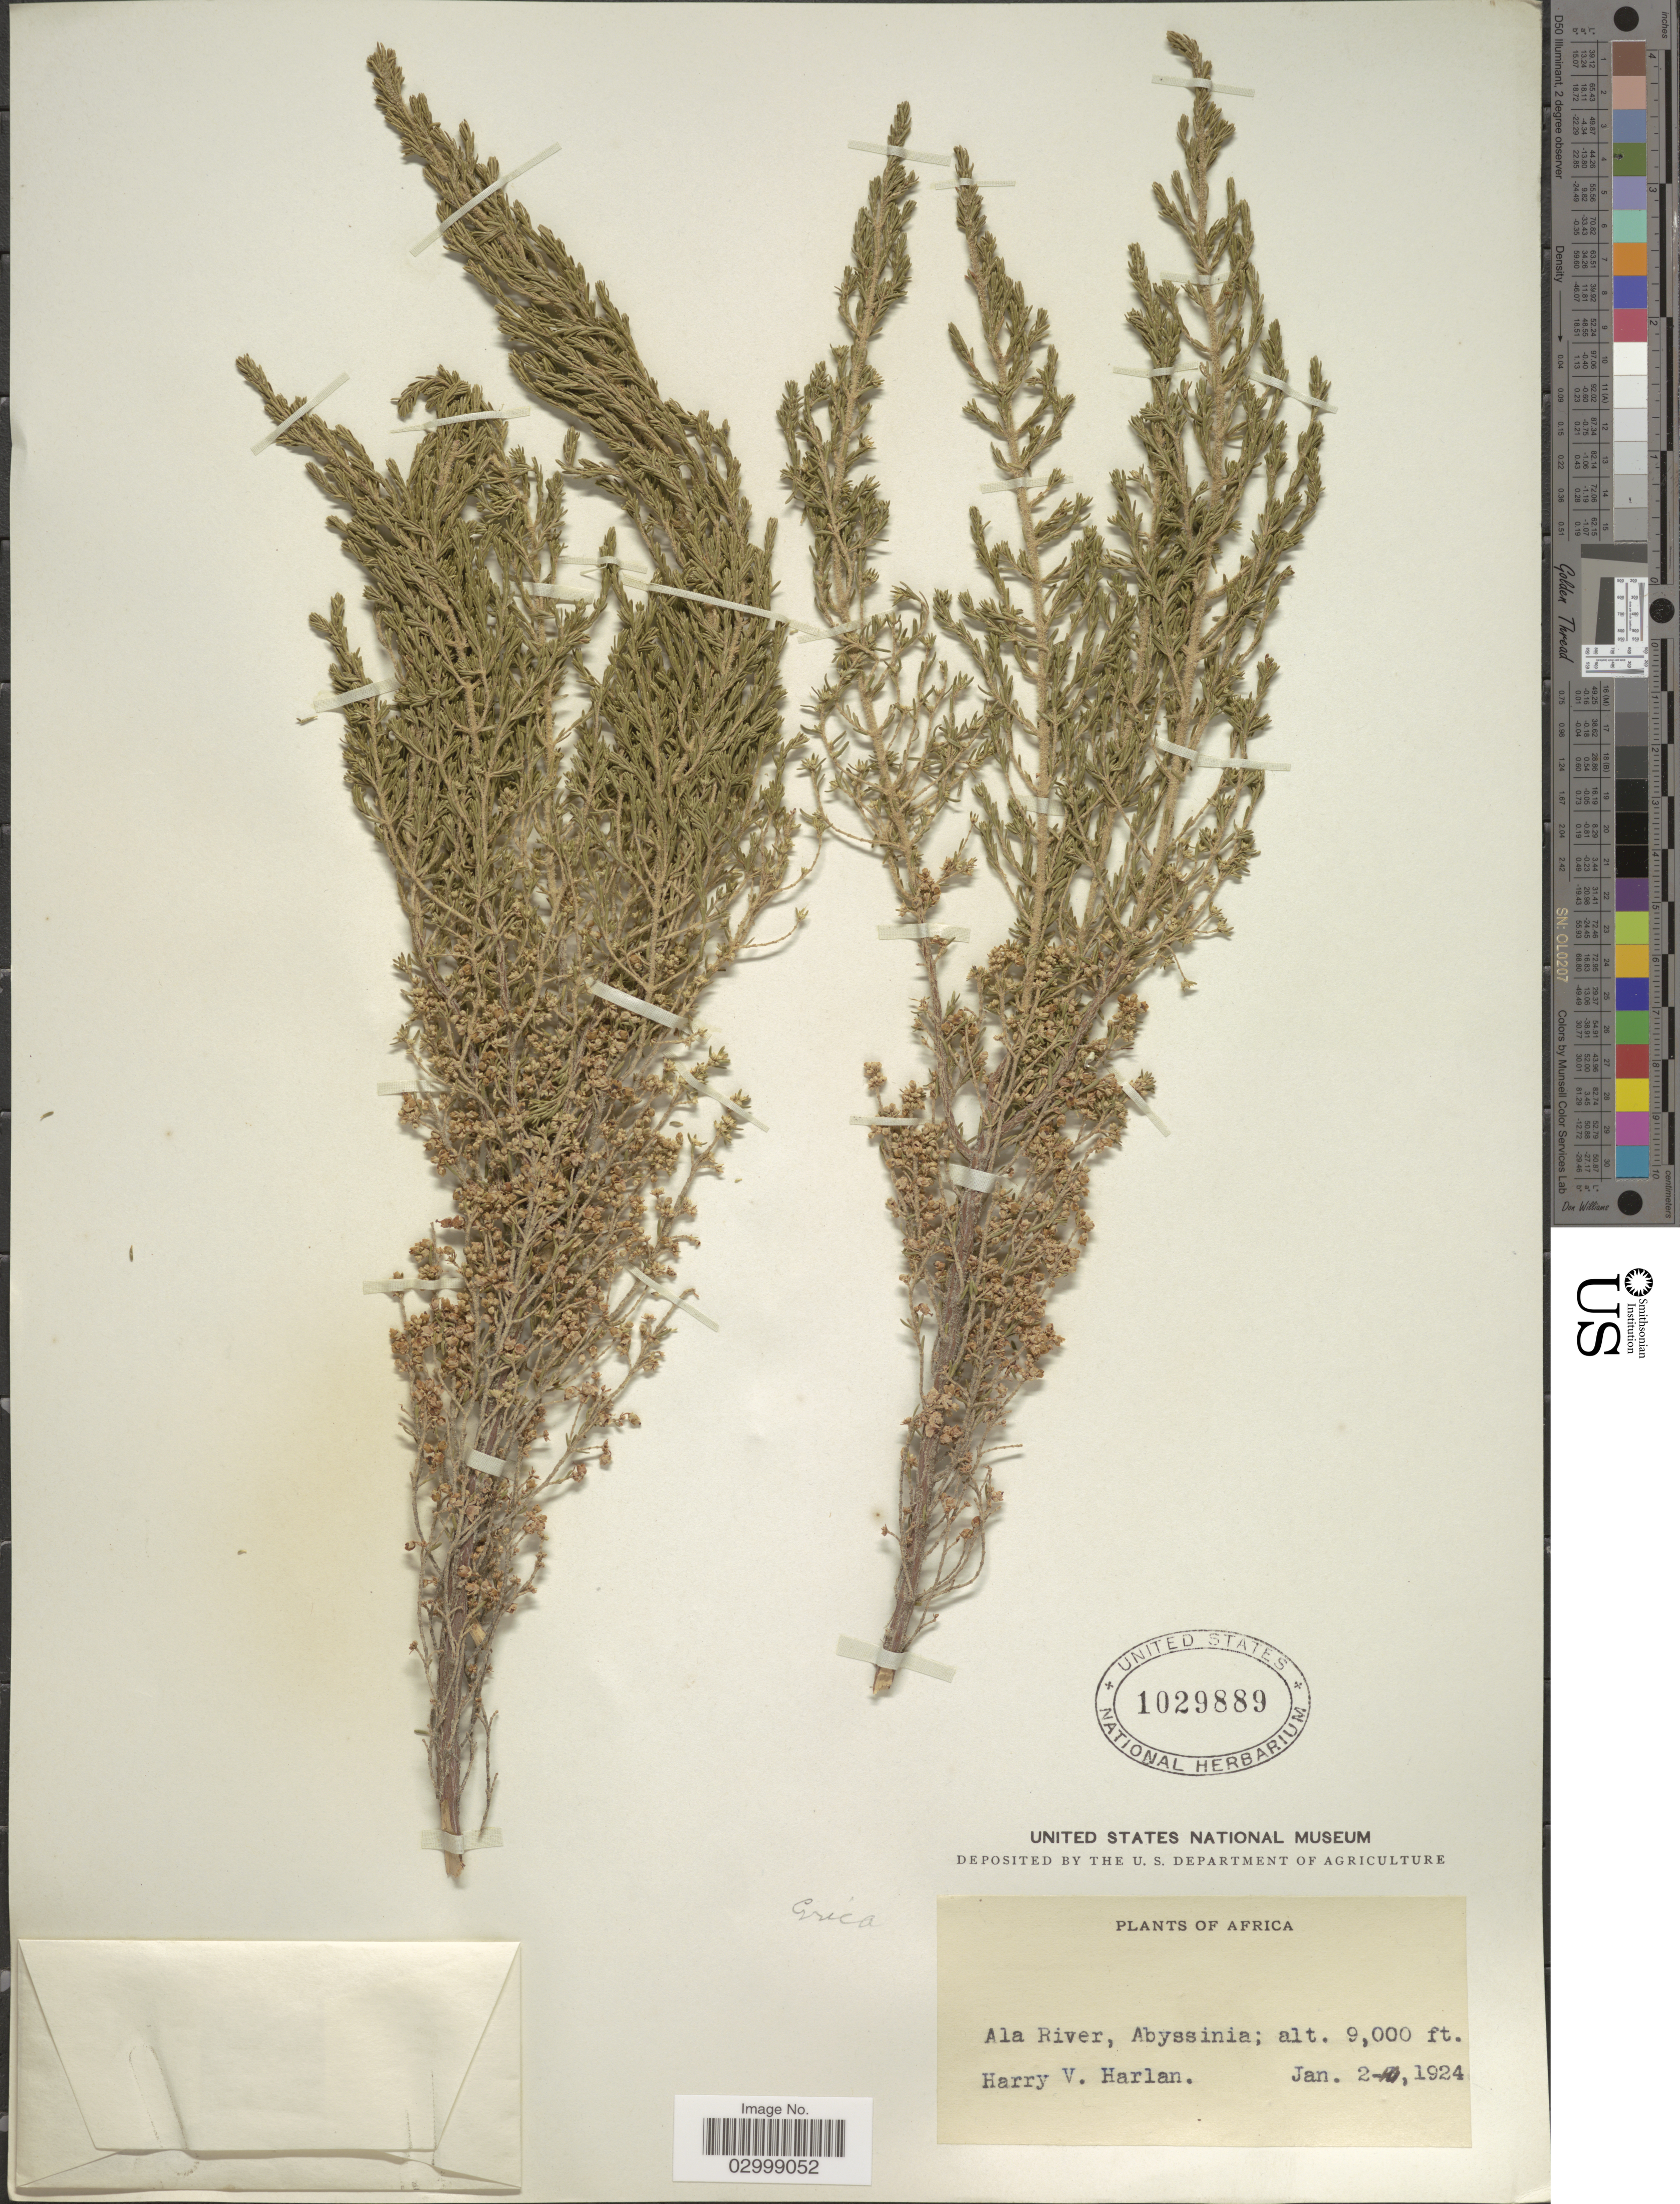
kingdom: Plantae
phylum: Tracheophyta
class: Magnoliopsida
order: Ericales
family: Ericaceae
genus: Erica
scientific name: Erica sp.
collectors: H. Harlan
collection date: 1924-01-02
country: Eritrea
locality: Ala River, Abyssinia.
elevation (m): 2743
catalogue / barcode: US 1029889